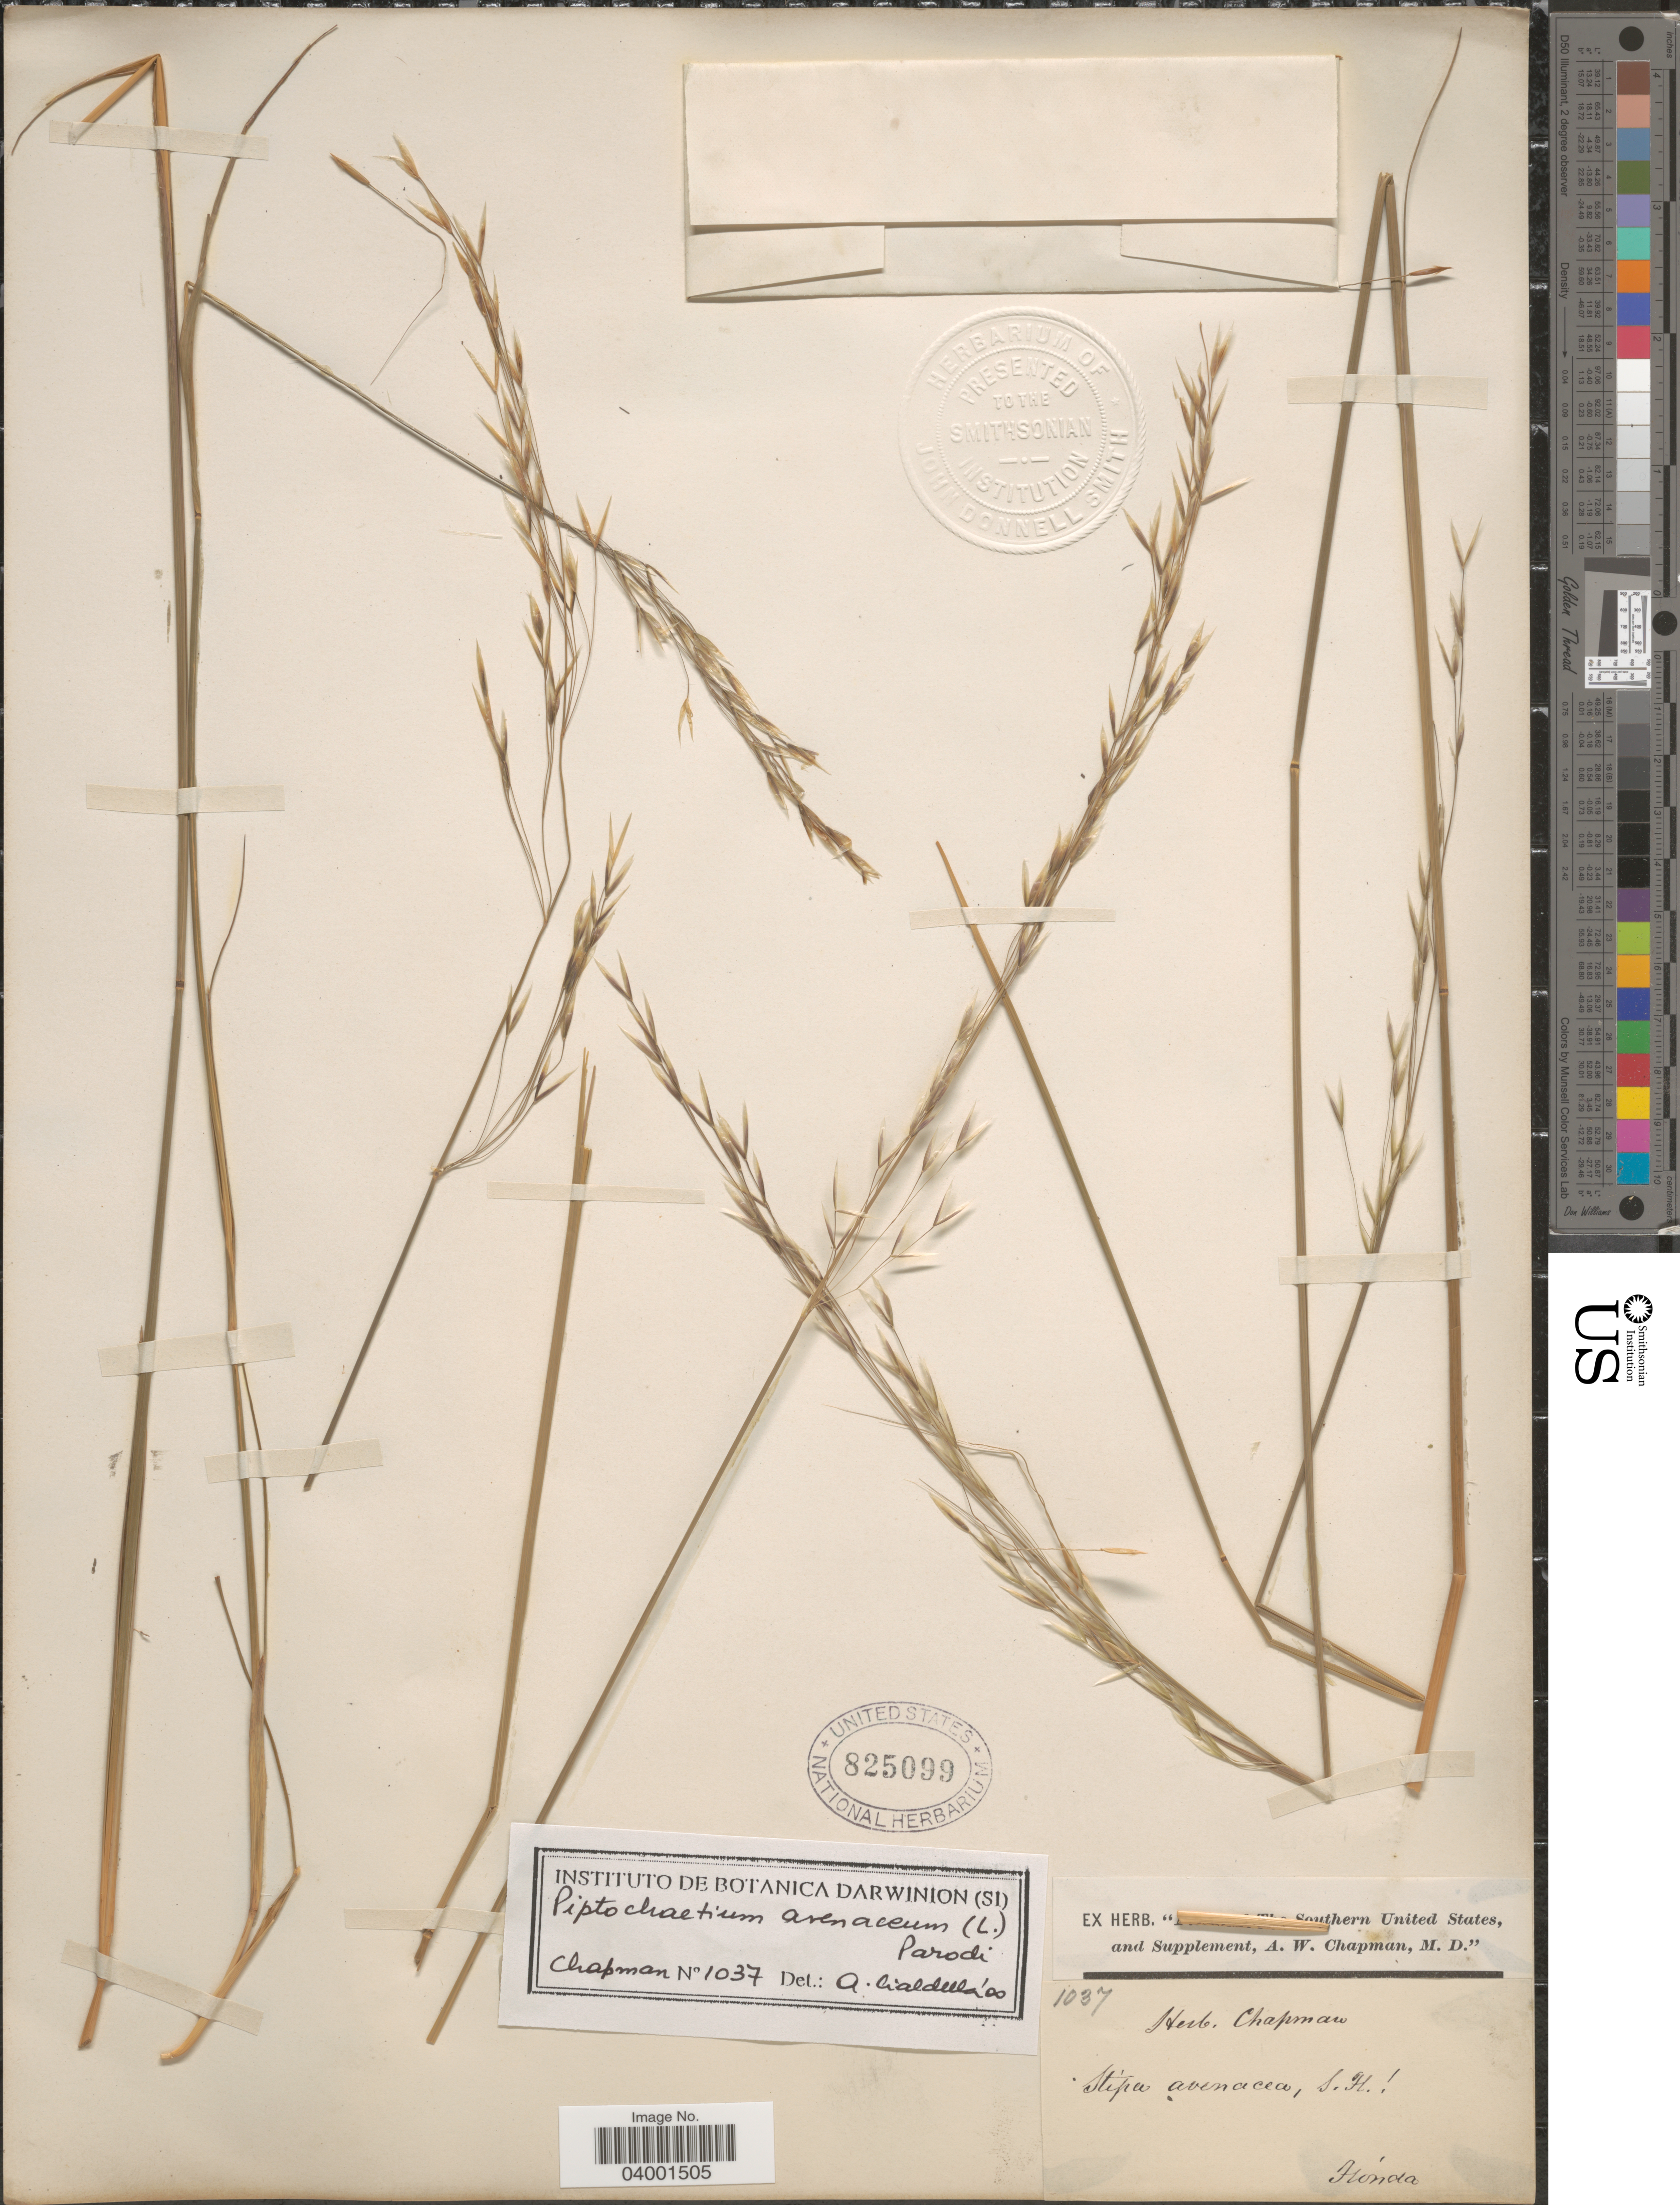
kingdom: Plantae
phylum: Tracheophyta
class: Liliopsida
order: Poales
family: Poaceae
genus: Piptochaetium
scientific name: Piptochaetium avenaceum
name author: (L.) Parodi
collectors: ex herb. Chapman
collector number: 1037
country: United States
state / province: Florida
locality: Southern United States.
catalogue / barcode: US 825099